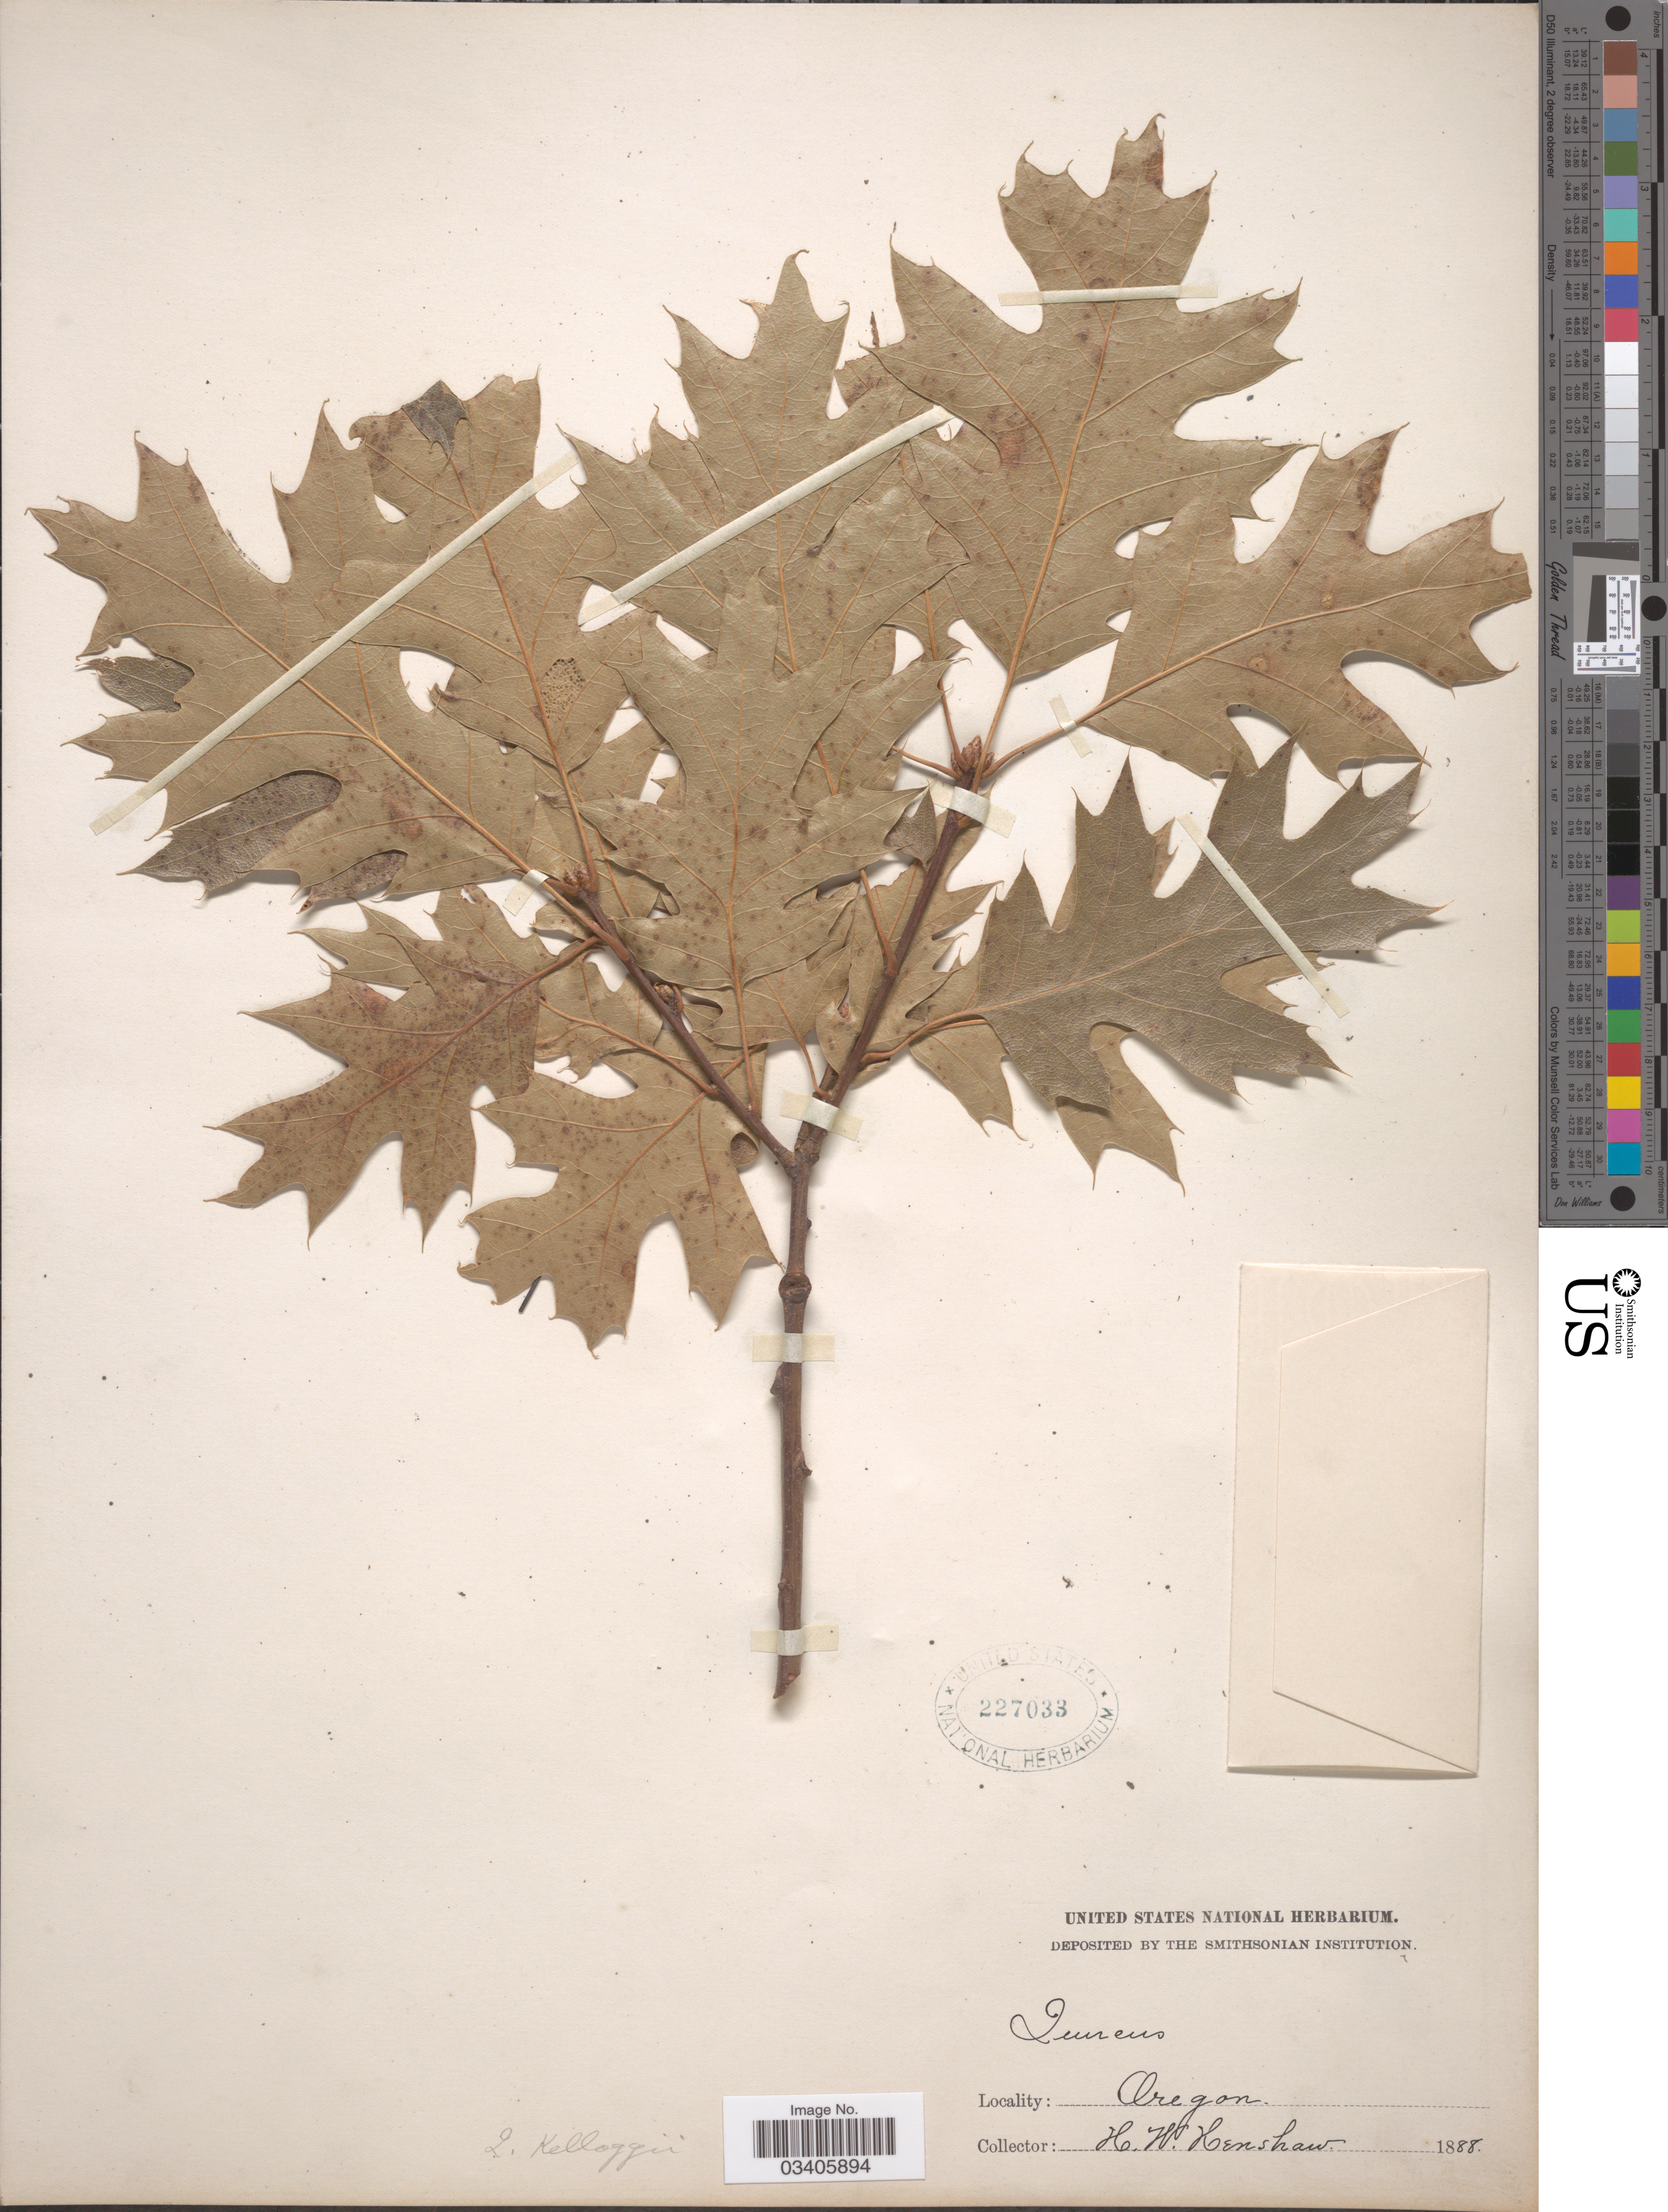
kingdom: Plantae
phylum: Tracheophyta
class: Magnoliopsida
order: Fagales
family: Fagaceae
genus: Quercus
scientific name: Quercus kelloggii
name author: Newb.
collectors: H. Henshaw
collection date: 1888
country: United States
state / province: Oregon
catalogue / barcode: US 227033